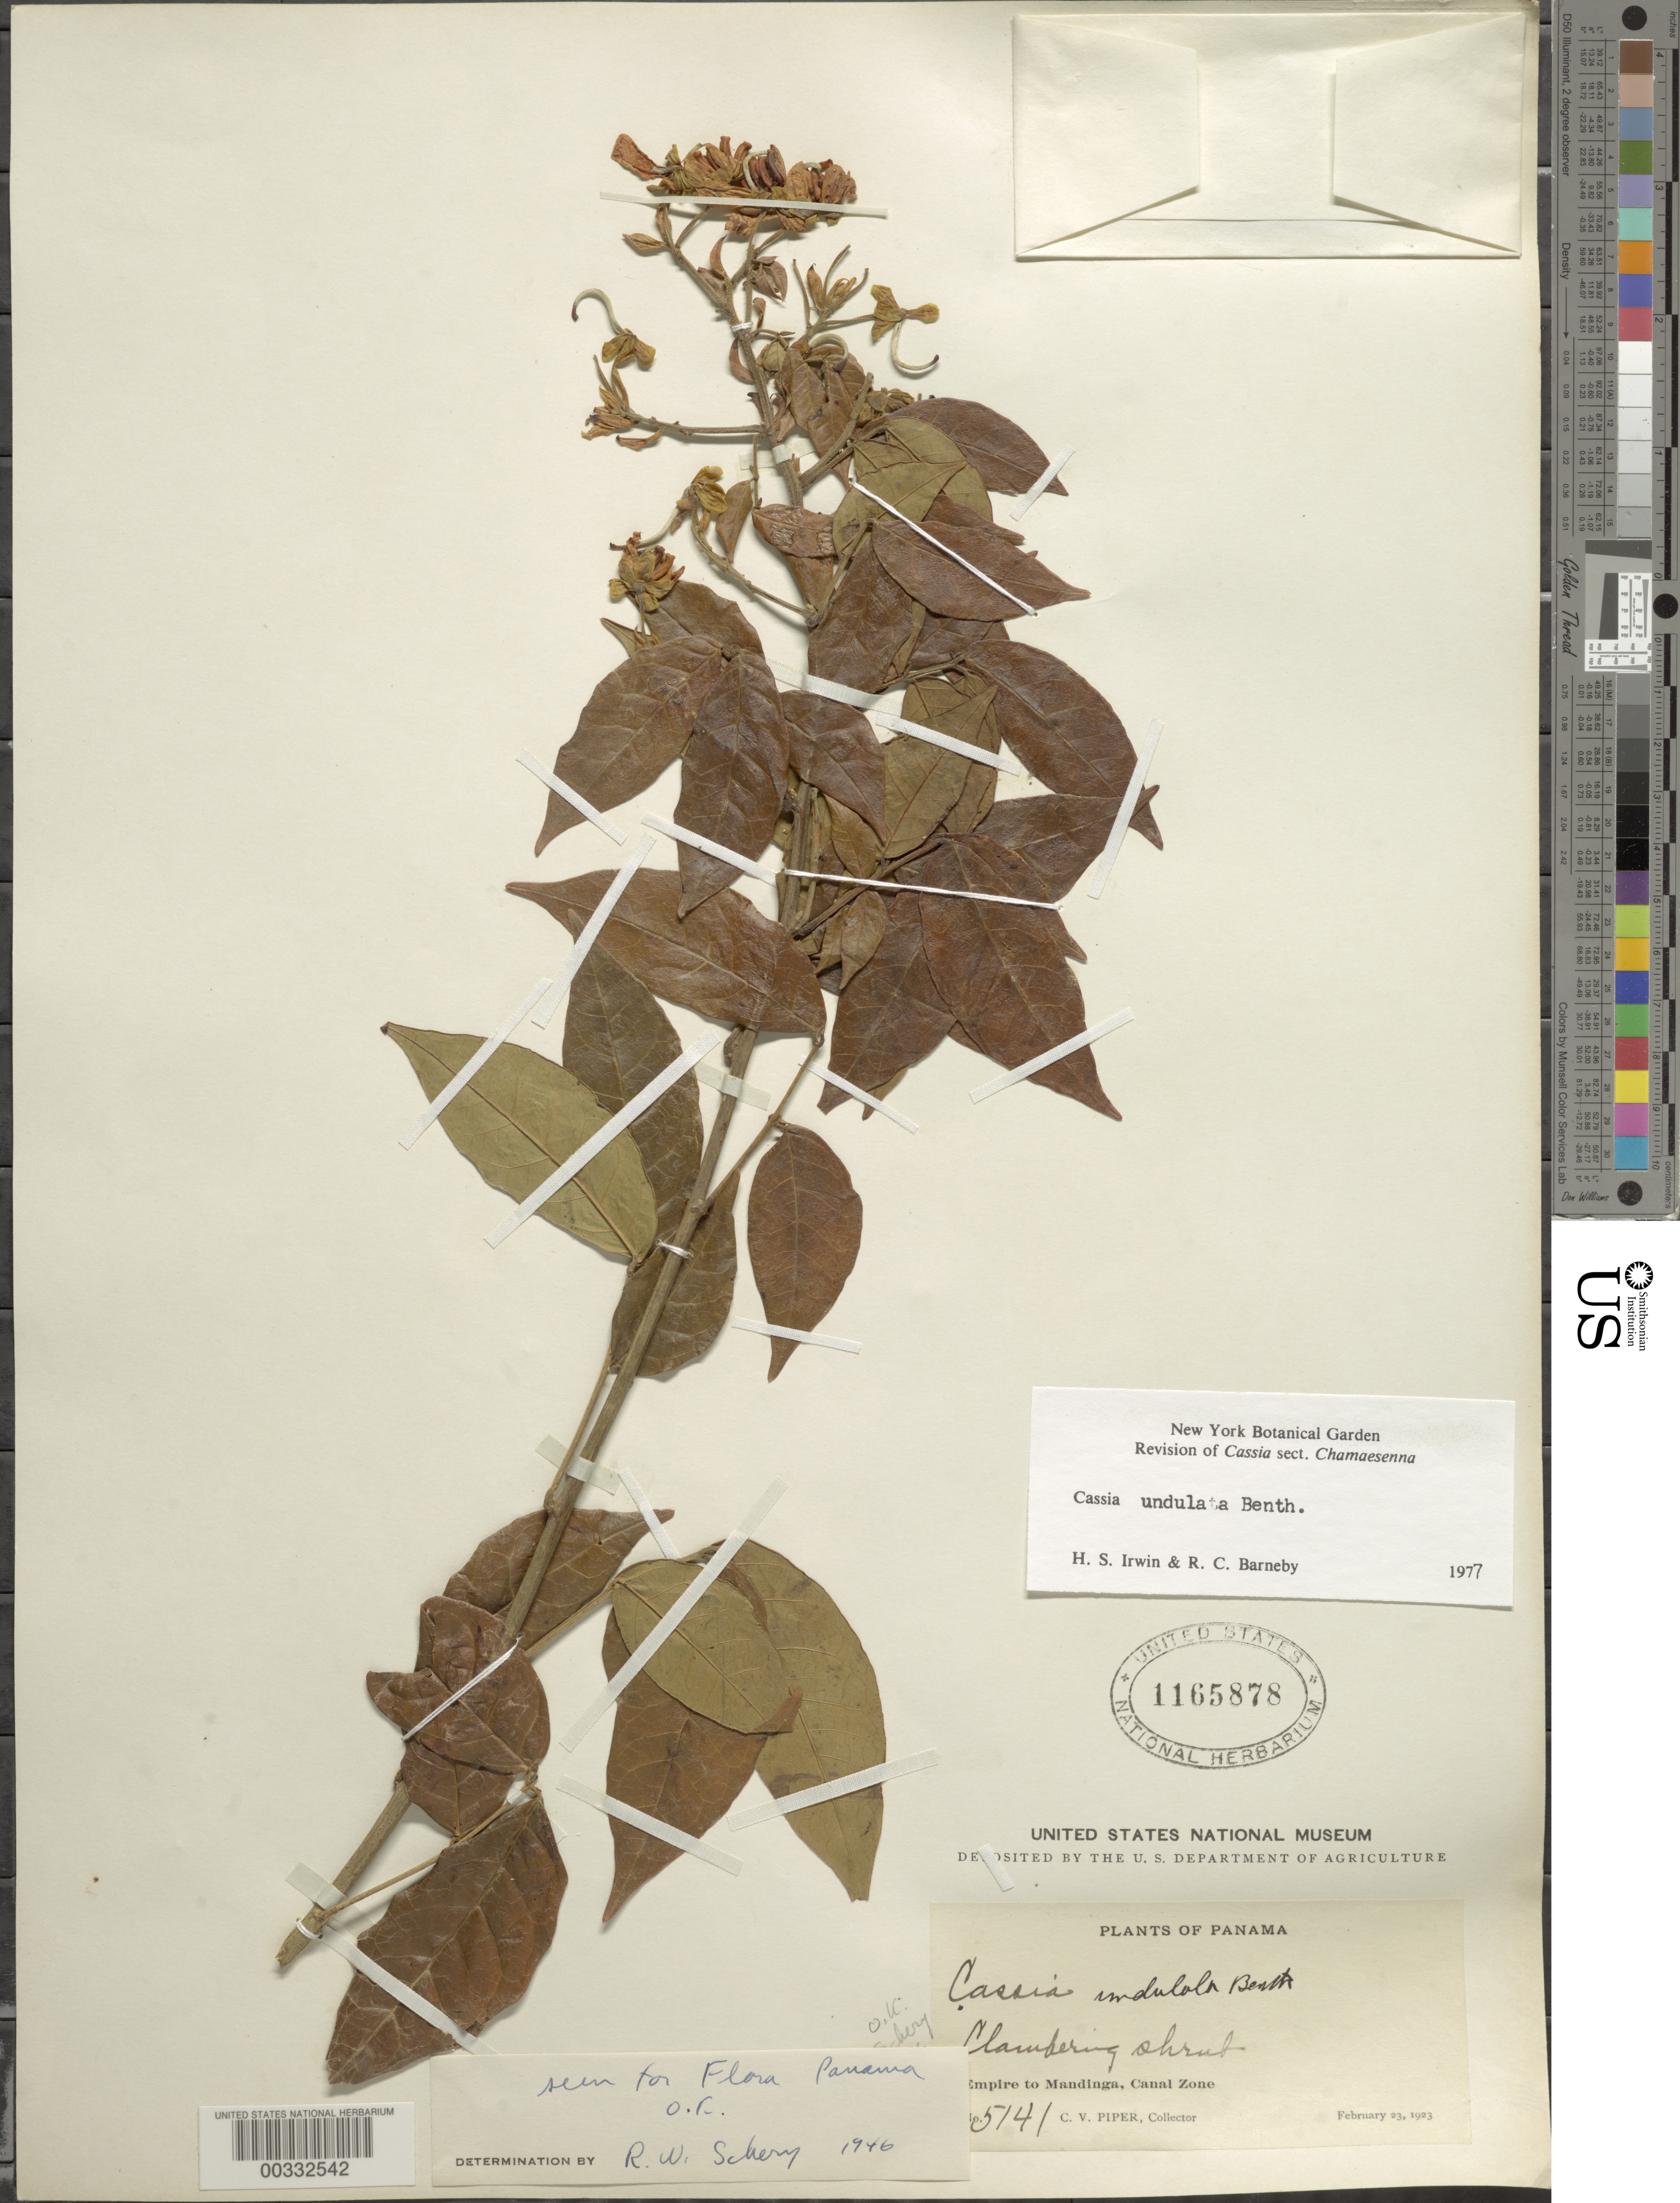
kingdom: Plantae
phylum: Tracheophyta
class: Magnoliopsida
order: Fabales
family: Fabaceae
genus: Senna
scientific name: Senna undulata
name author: (Benth.) H.S. Irwin & Barneby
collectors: C. V. Piper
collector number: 5141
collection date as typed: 23 Feb 1923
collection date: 1923-02-23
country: Panama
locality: Empire to Mandinga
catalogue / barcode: US 1165878